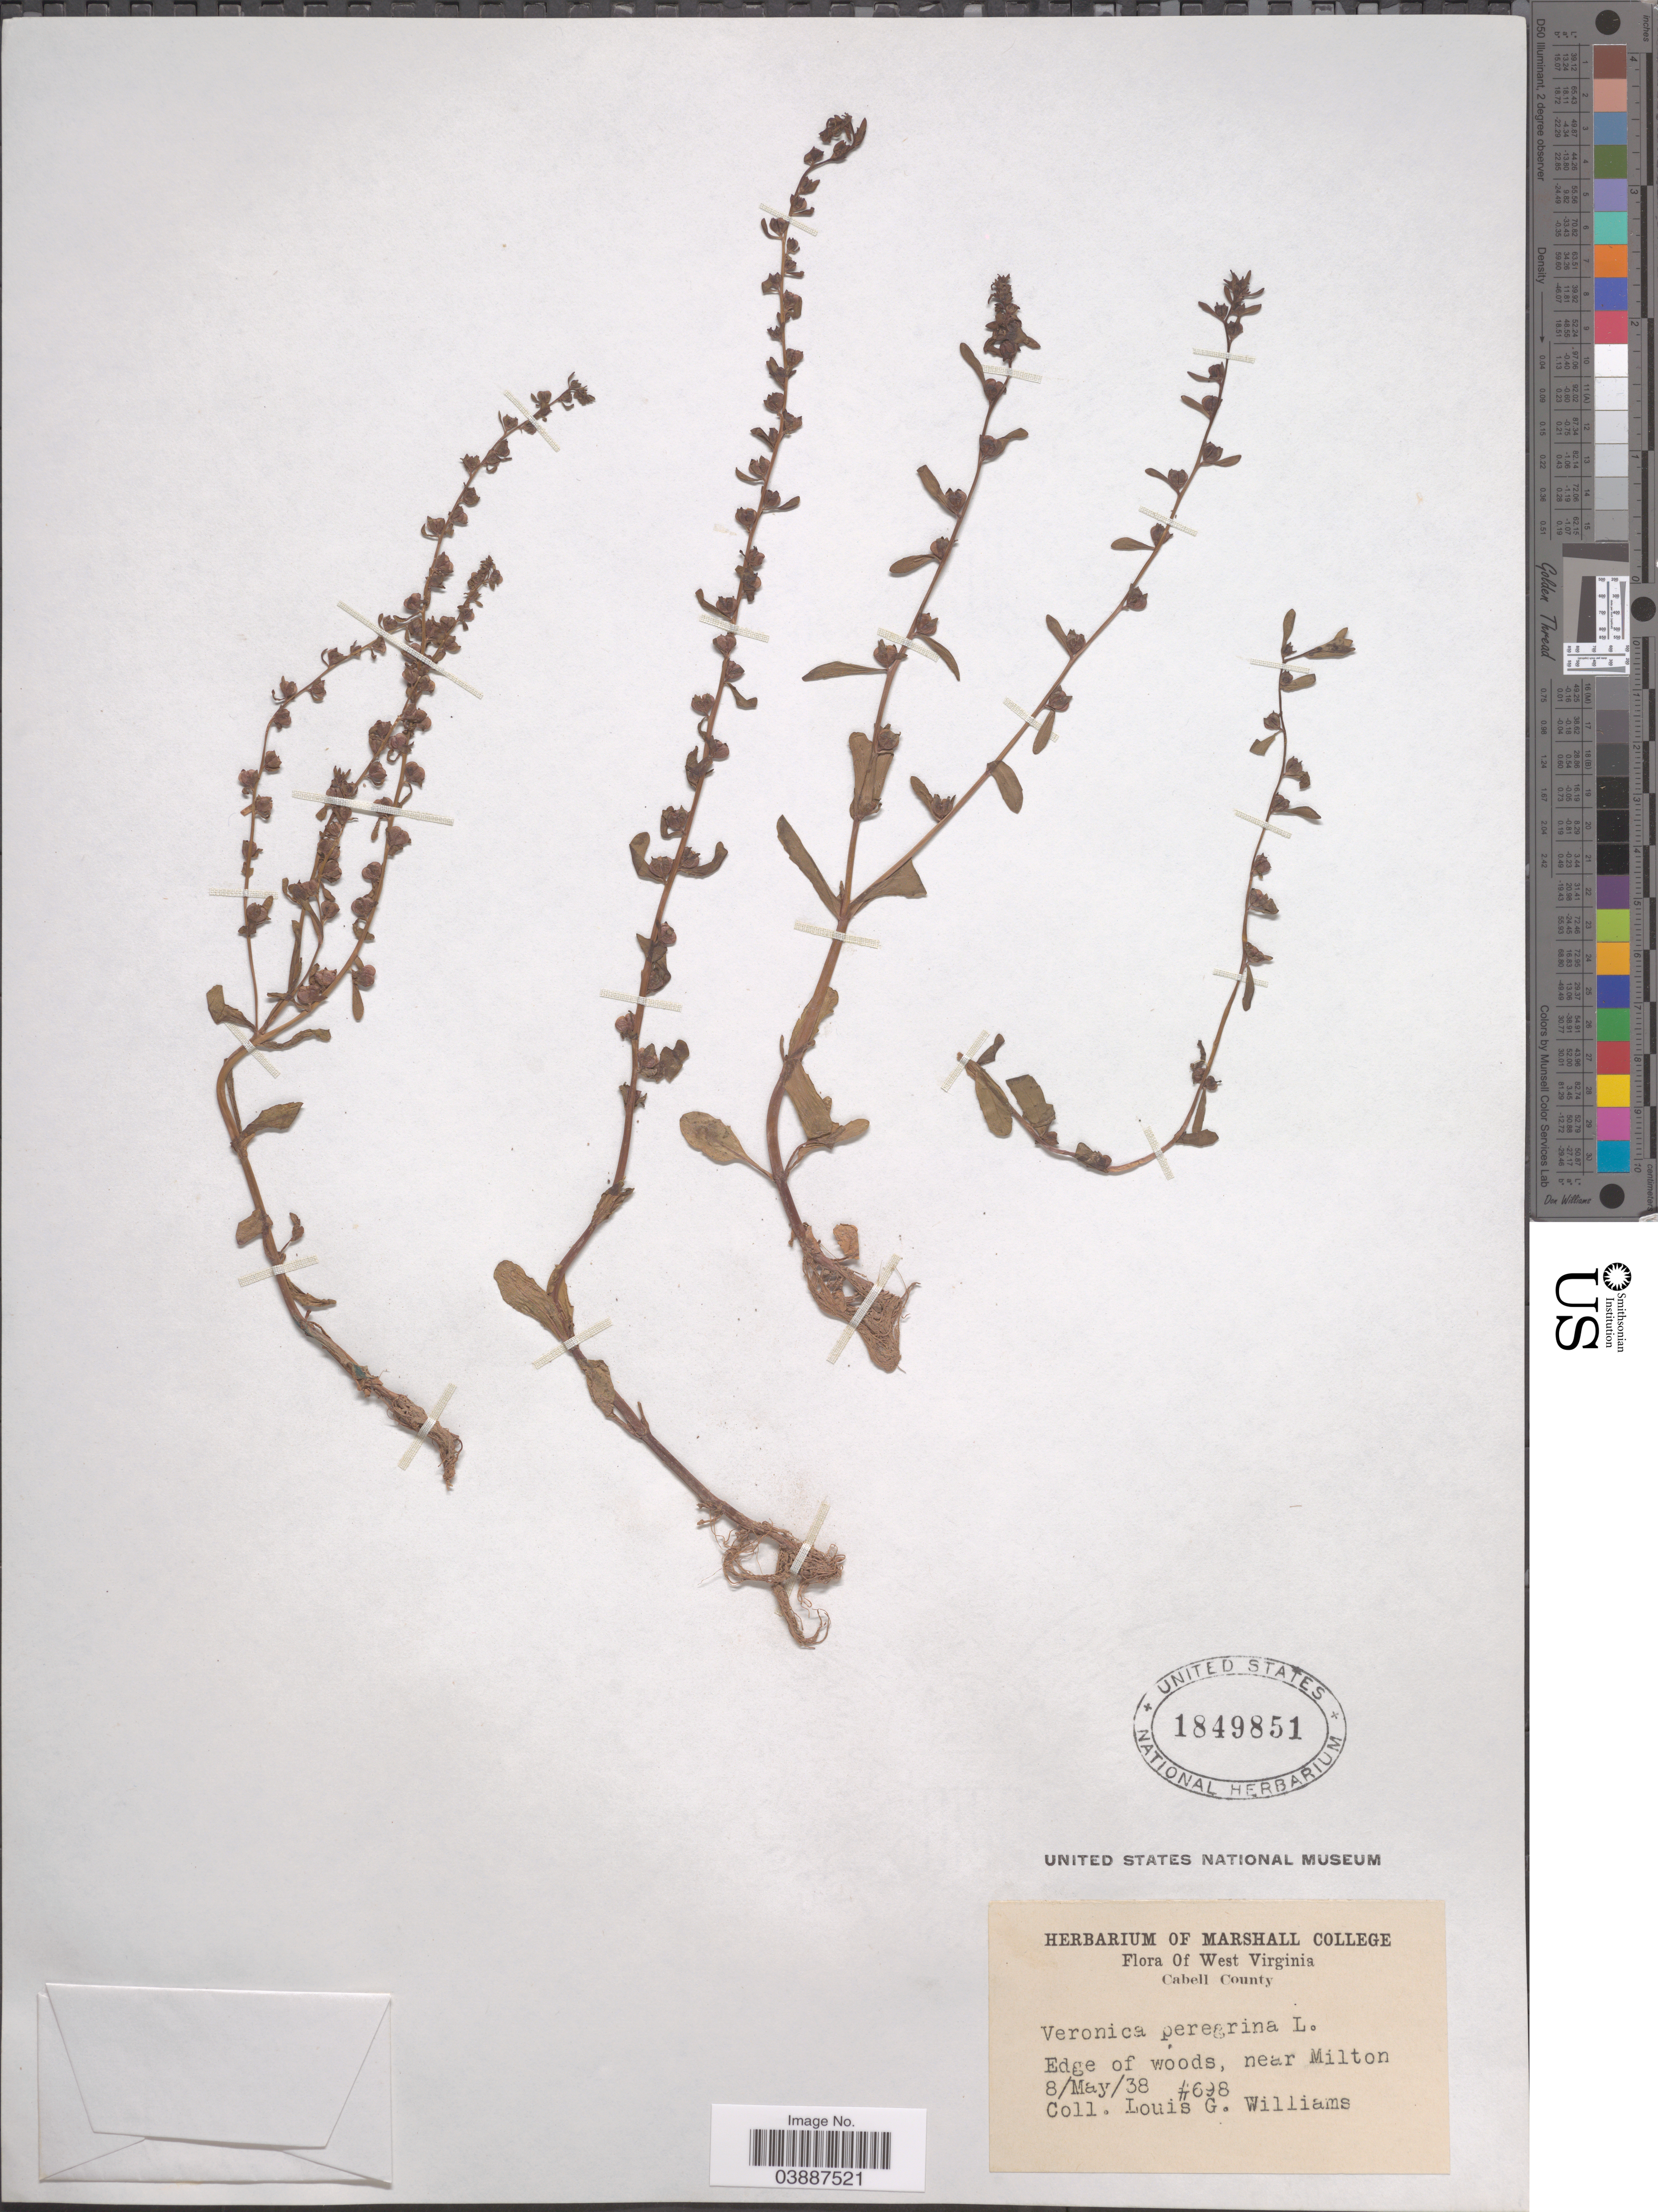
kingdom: Plantae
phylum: Tracheophyta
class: Magnoliopsida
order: Lamiales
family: Plantaginaceae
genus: Veronica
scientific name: Veronica peregrina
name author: L.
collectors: L. G. Williams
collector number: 698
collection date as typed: Transcribed d/m/y: 8/5/38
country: United States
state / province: West Virginia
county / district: Cabell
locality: Cabell County. Edge of woods, near Milton.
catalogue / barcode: US 1849851